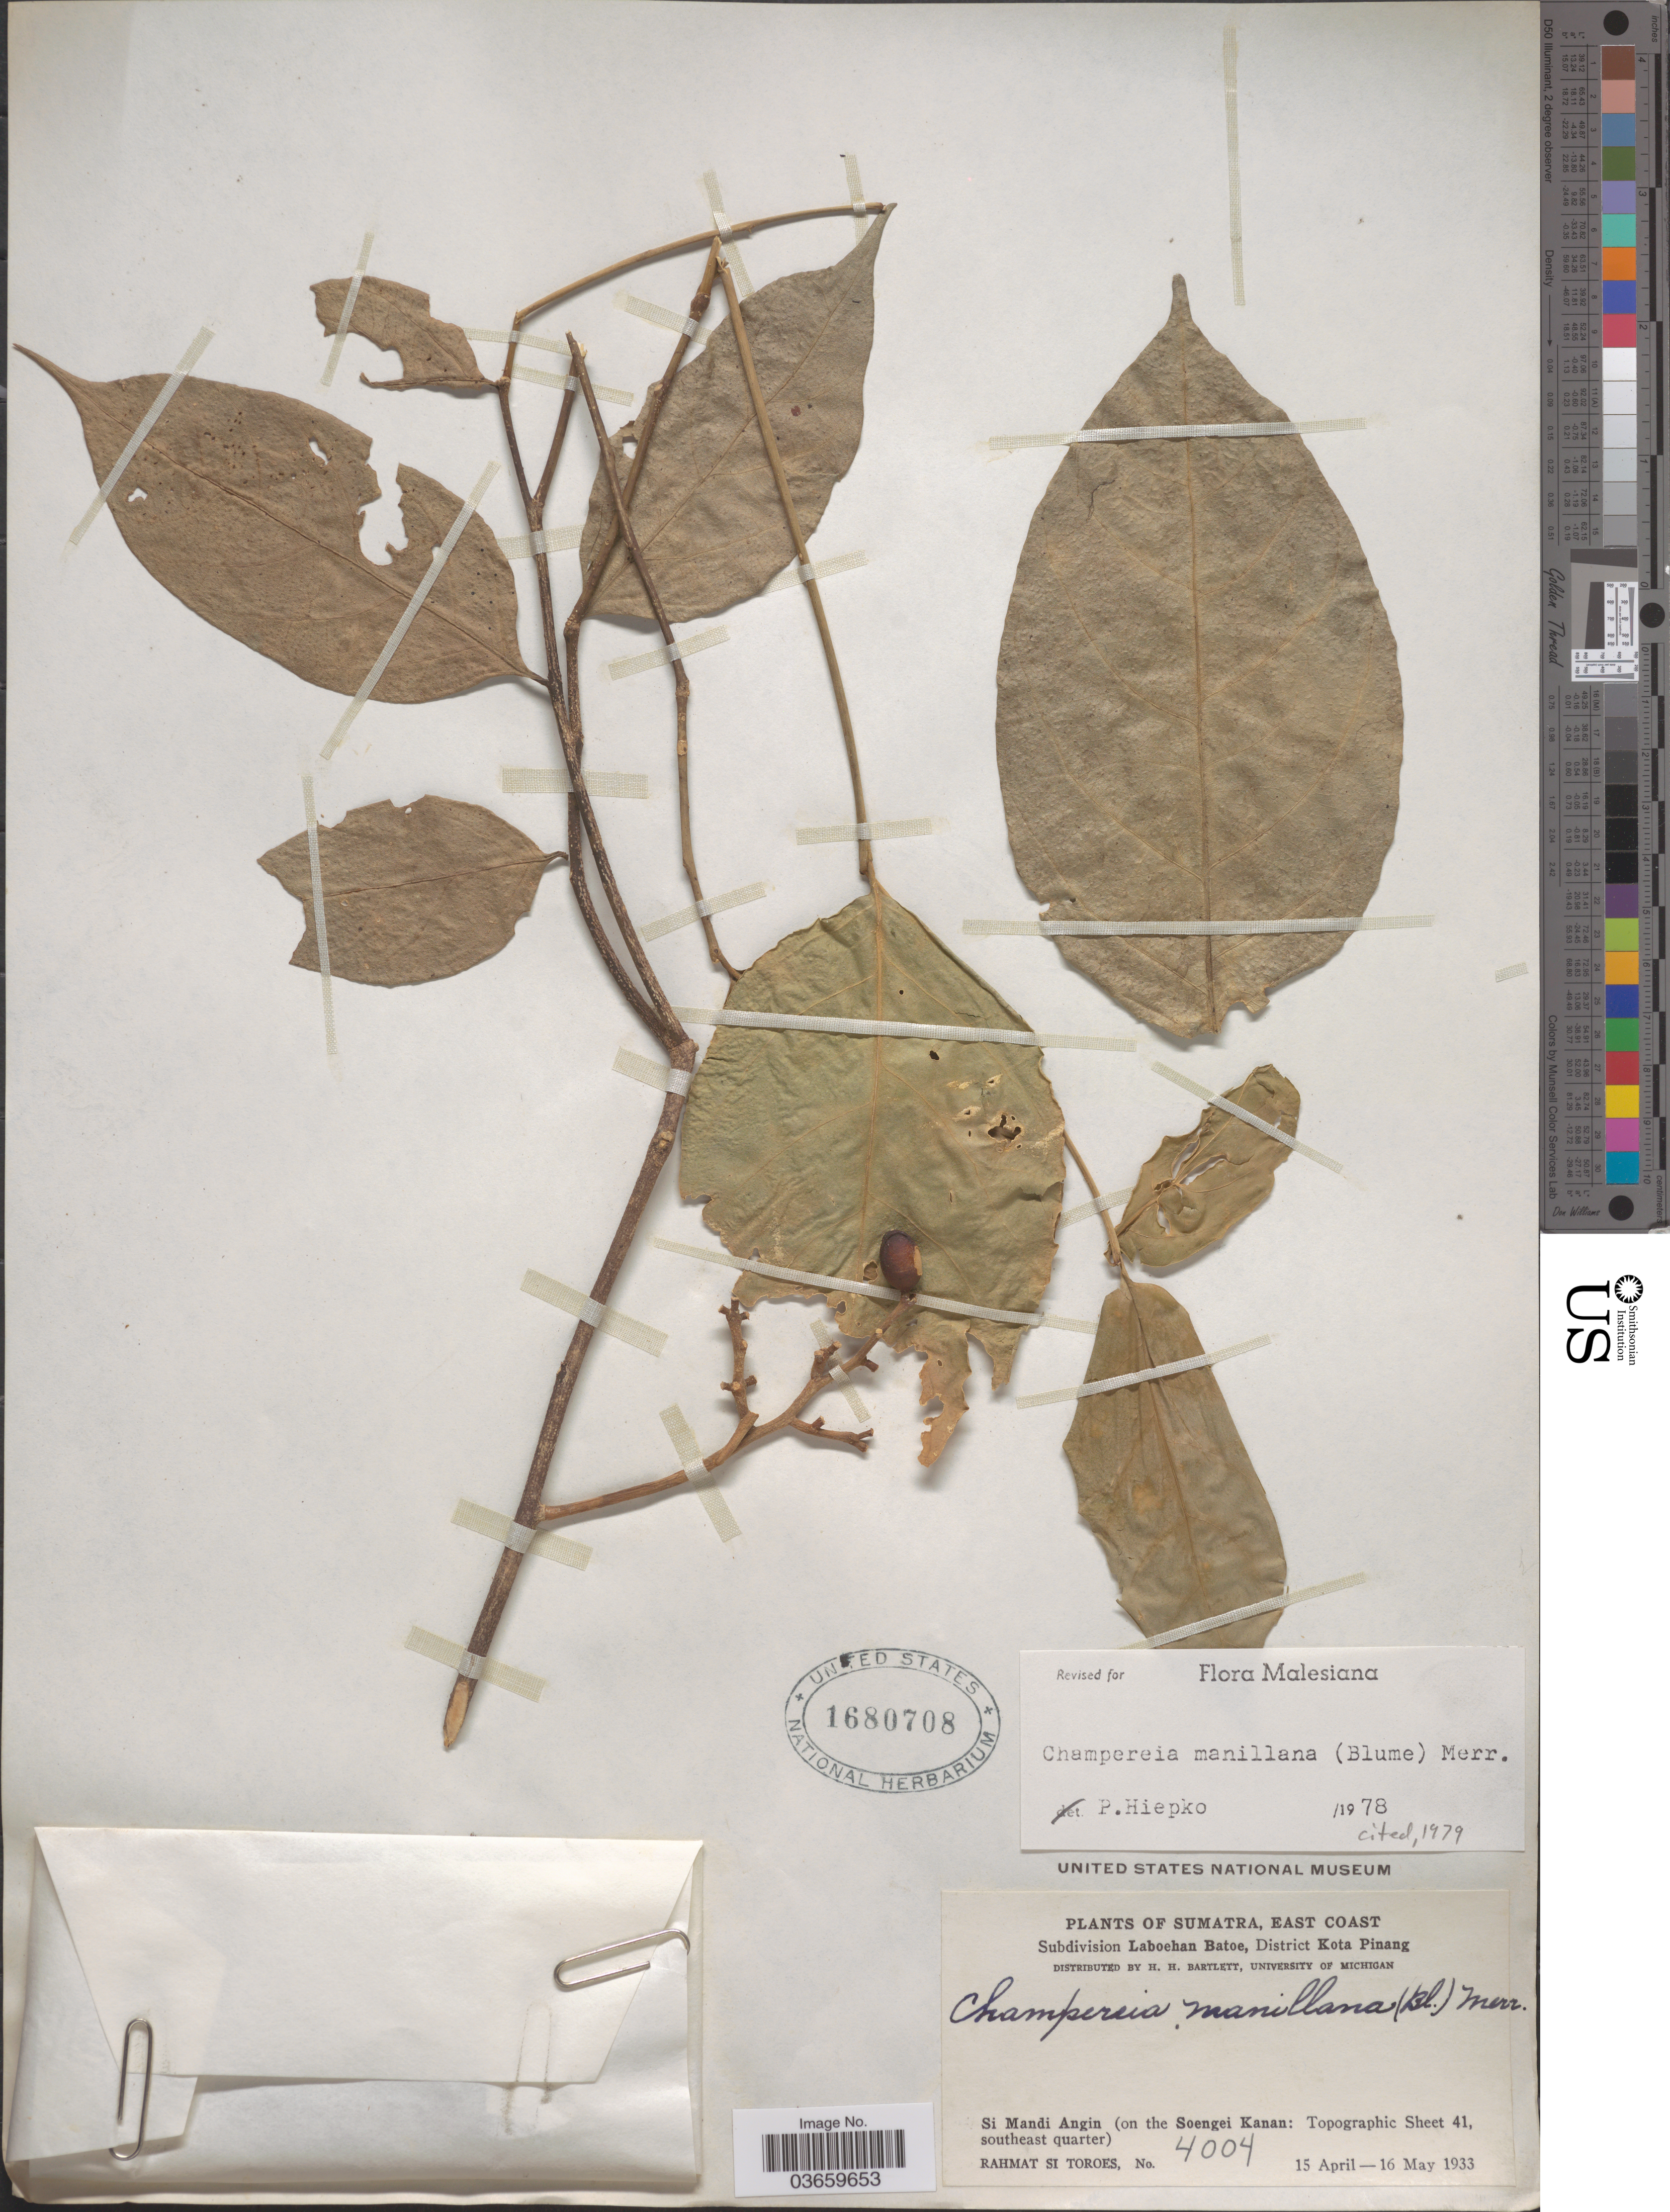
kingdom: Plantae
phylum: Tracheophyta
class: Magnoliopsida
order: Santalales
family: Opiliaceae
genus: Champereia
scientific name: Champereia manillana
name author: (Blume) Merr.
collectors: Rahmat Si Boeea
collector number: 4004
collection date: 1933-04-15/1933-05-16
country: Indonesia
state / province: Sumatra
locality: East Coast. Subdivision Laboehan Batoe, District Kota Pinang. Si Mandi Angin (on the Soengei Kanan: Topographic Sheet 41, southeast quarter).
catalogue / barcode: US 1680708